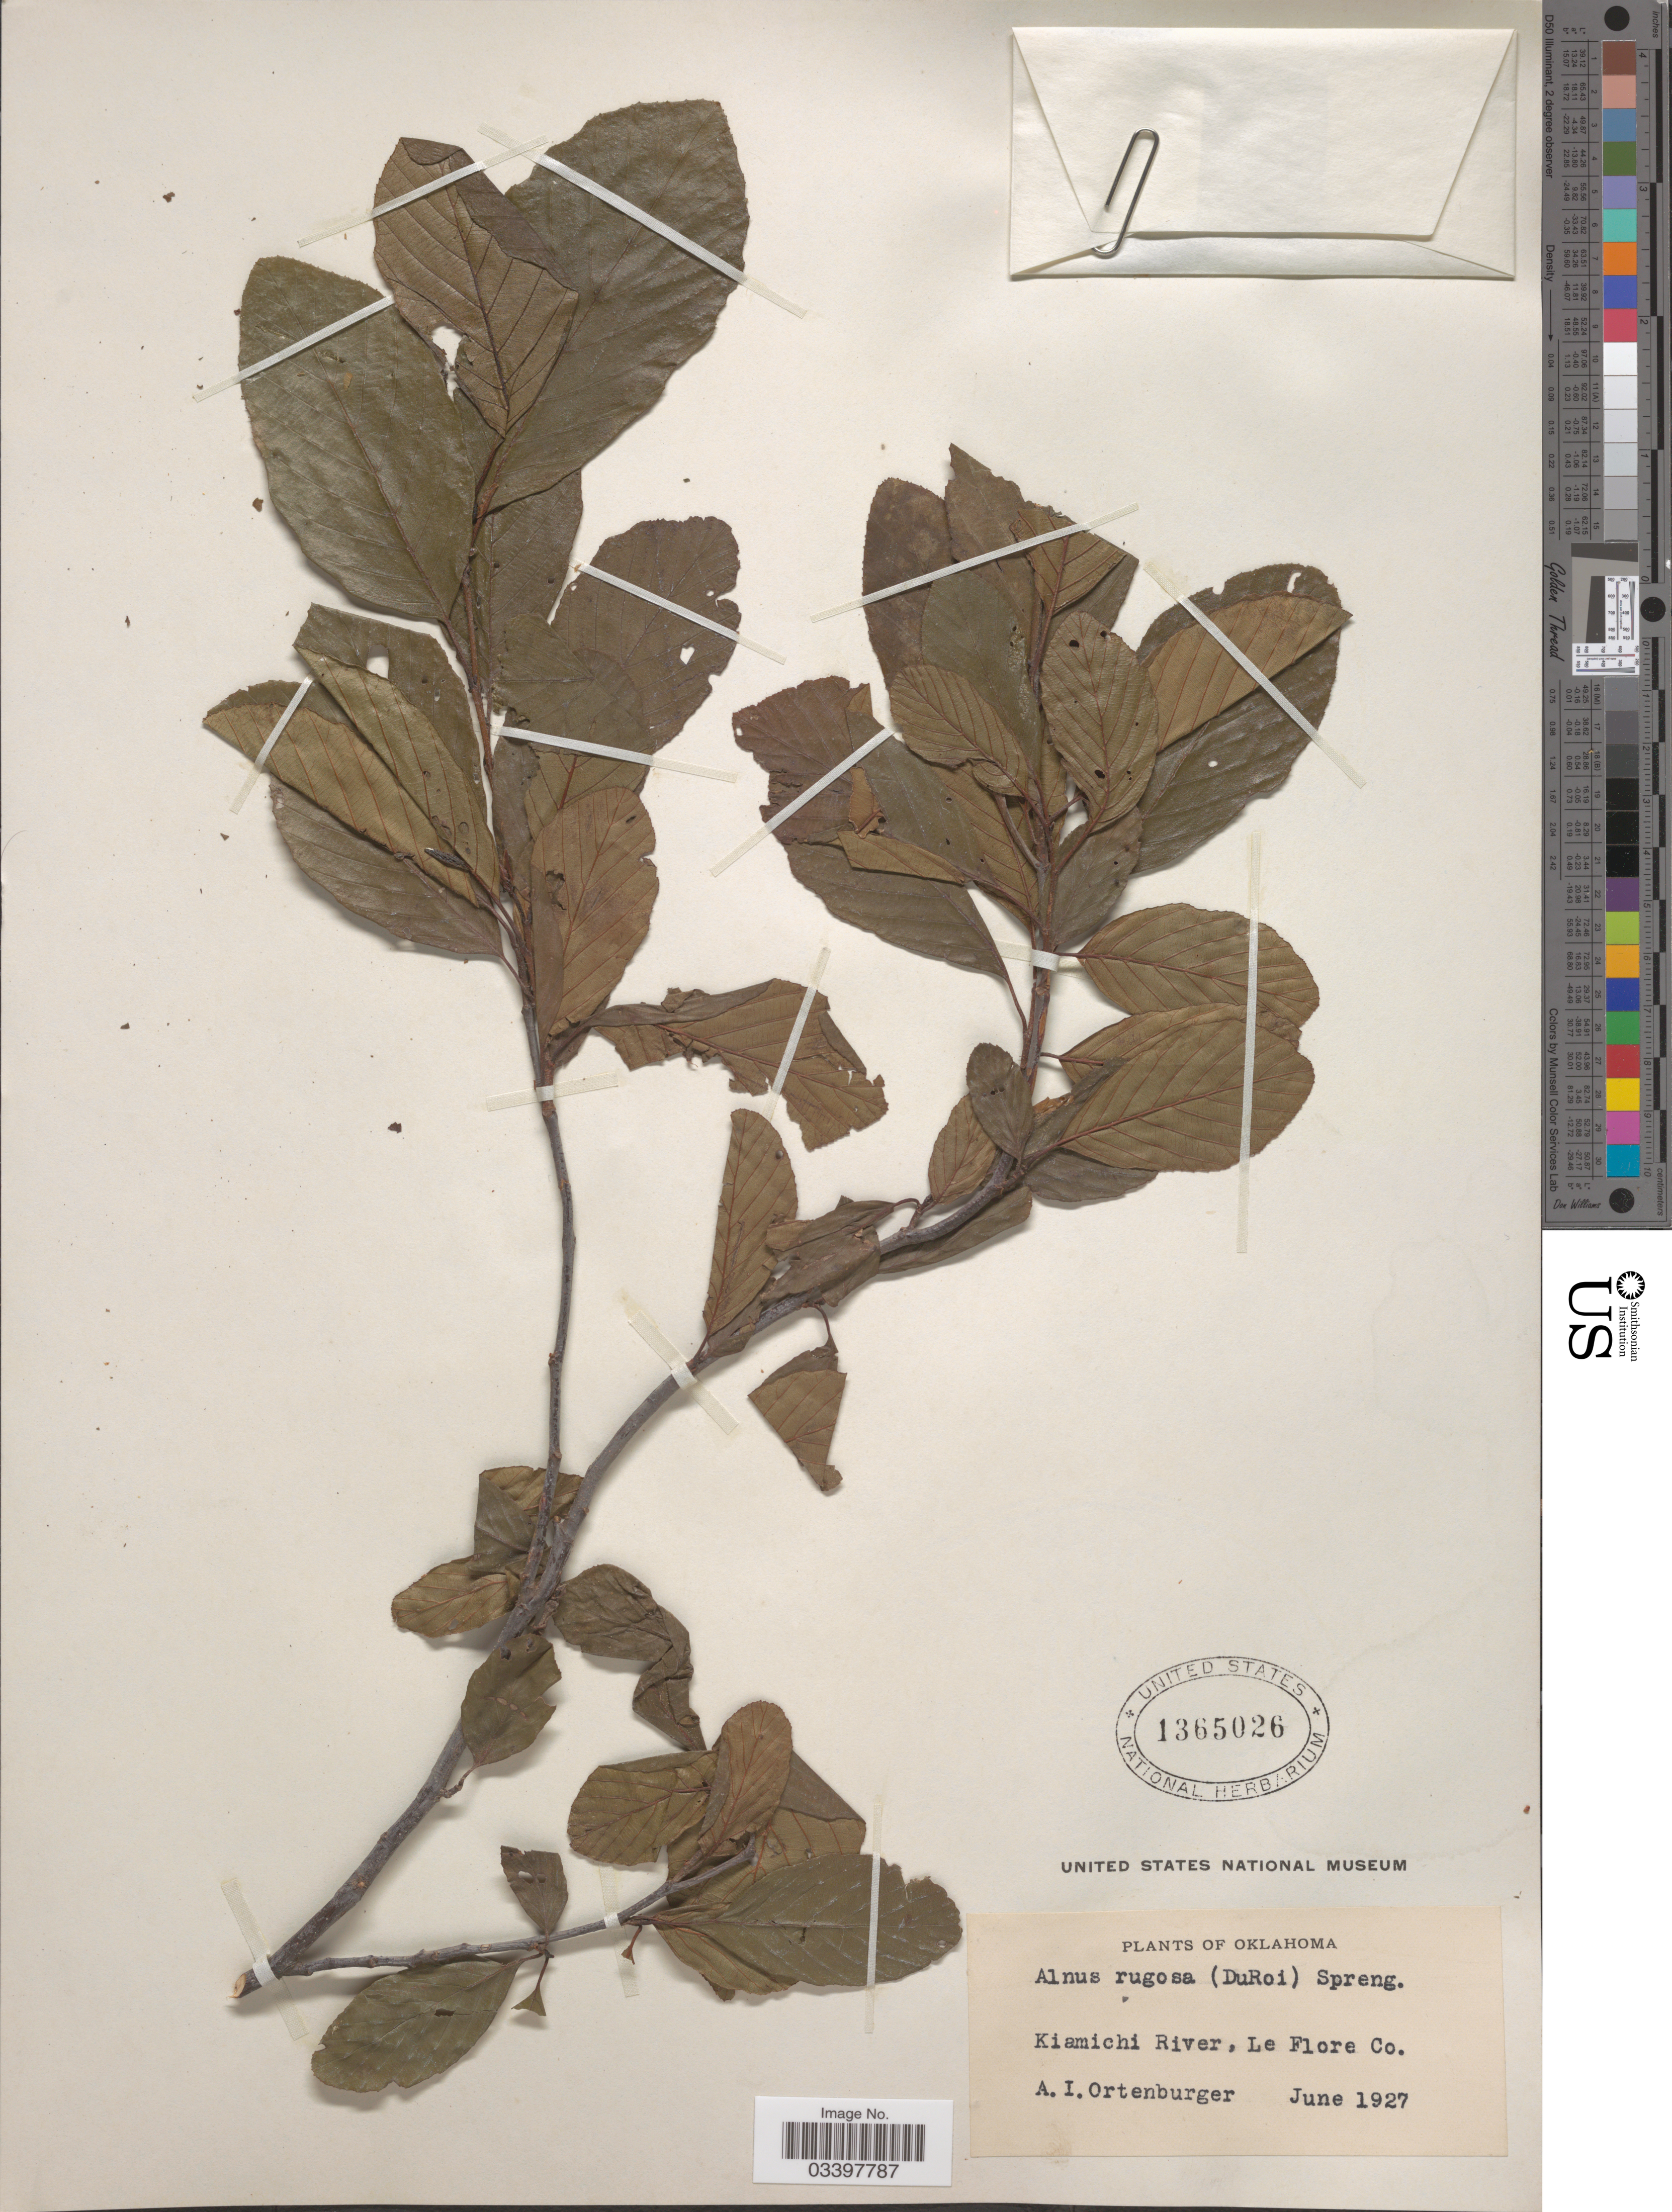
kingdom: Plantae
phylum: Tracheophyta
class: Magnoliopsida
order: Fagales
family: Betulaceae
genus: Alnus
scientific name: Alnus incana subsp. rugosa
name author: (Du Roi) R.T. Clausen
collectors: A. Ortenburger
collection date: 1927-06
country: United States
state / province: Oklahoma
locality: Kiamichi River, Le Flore Co.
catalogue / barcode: US 1365026